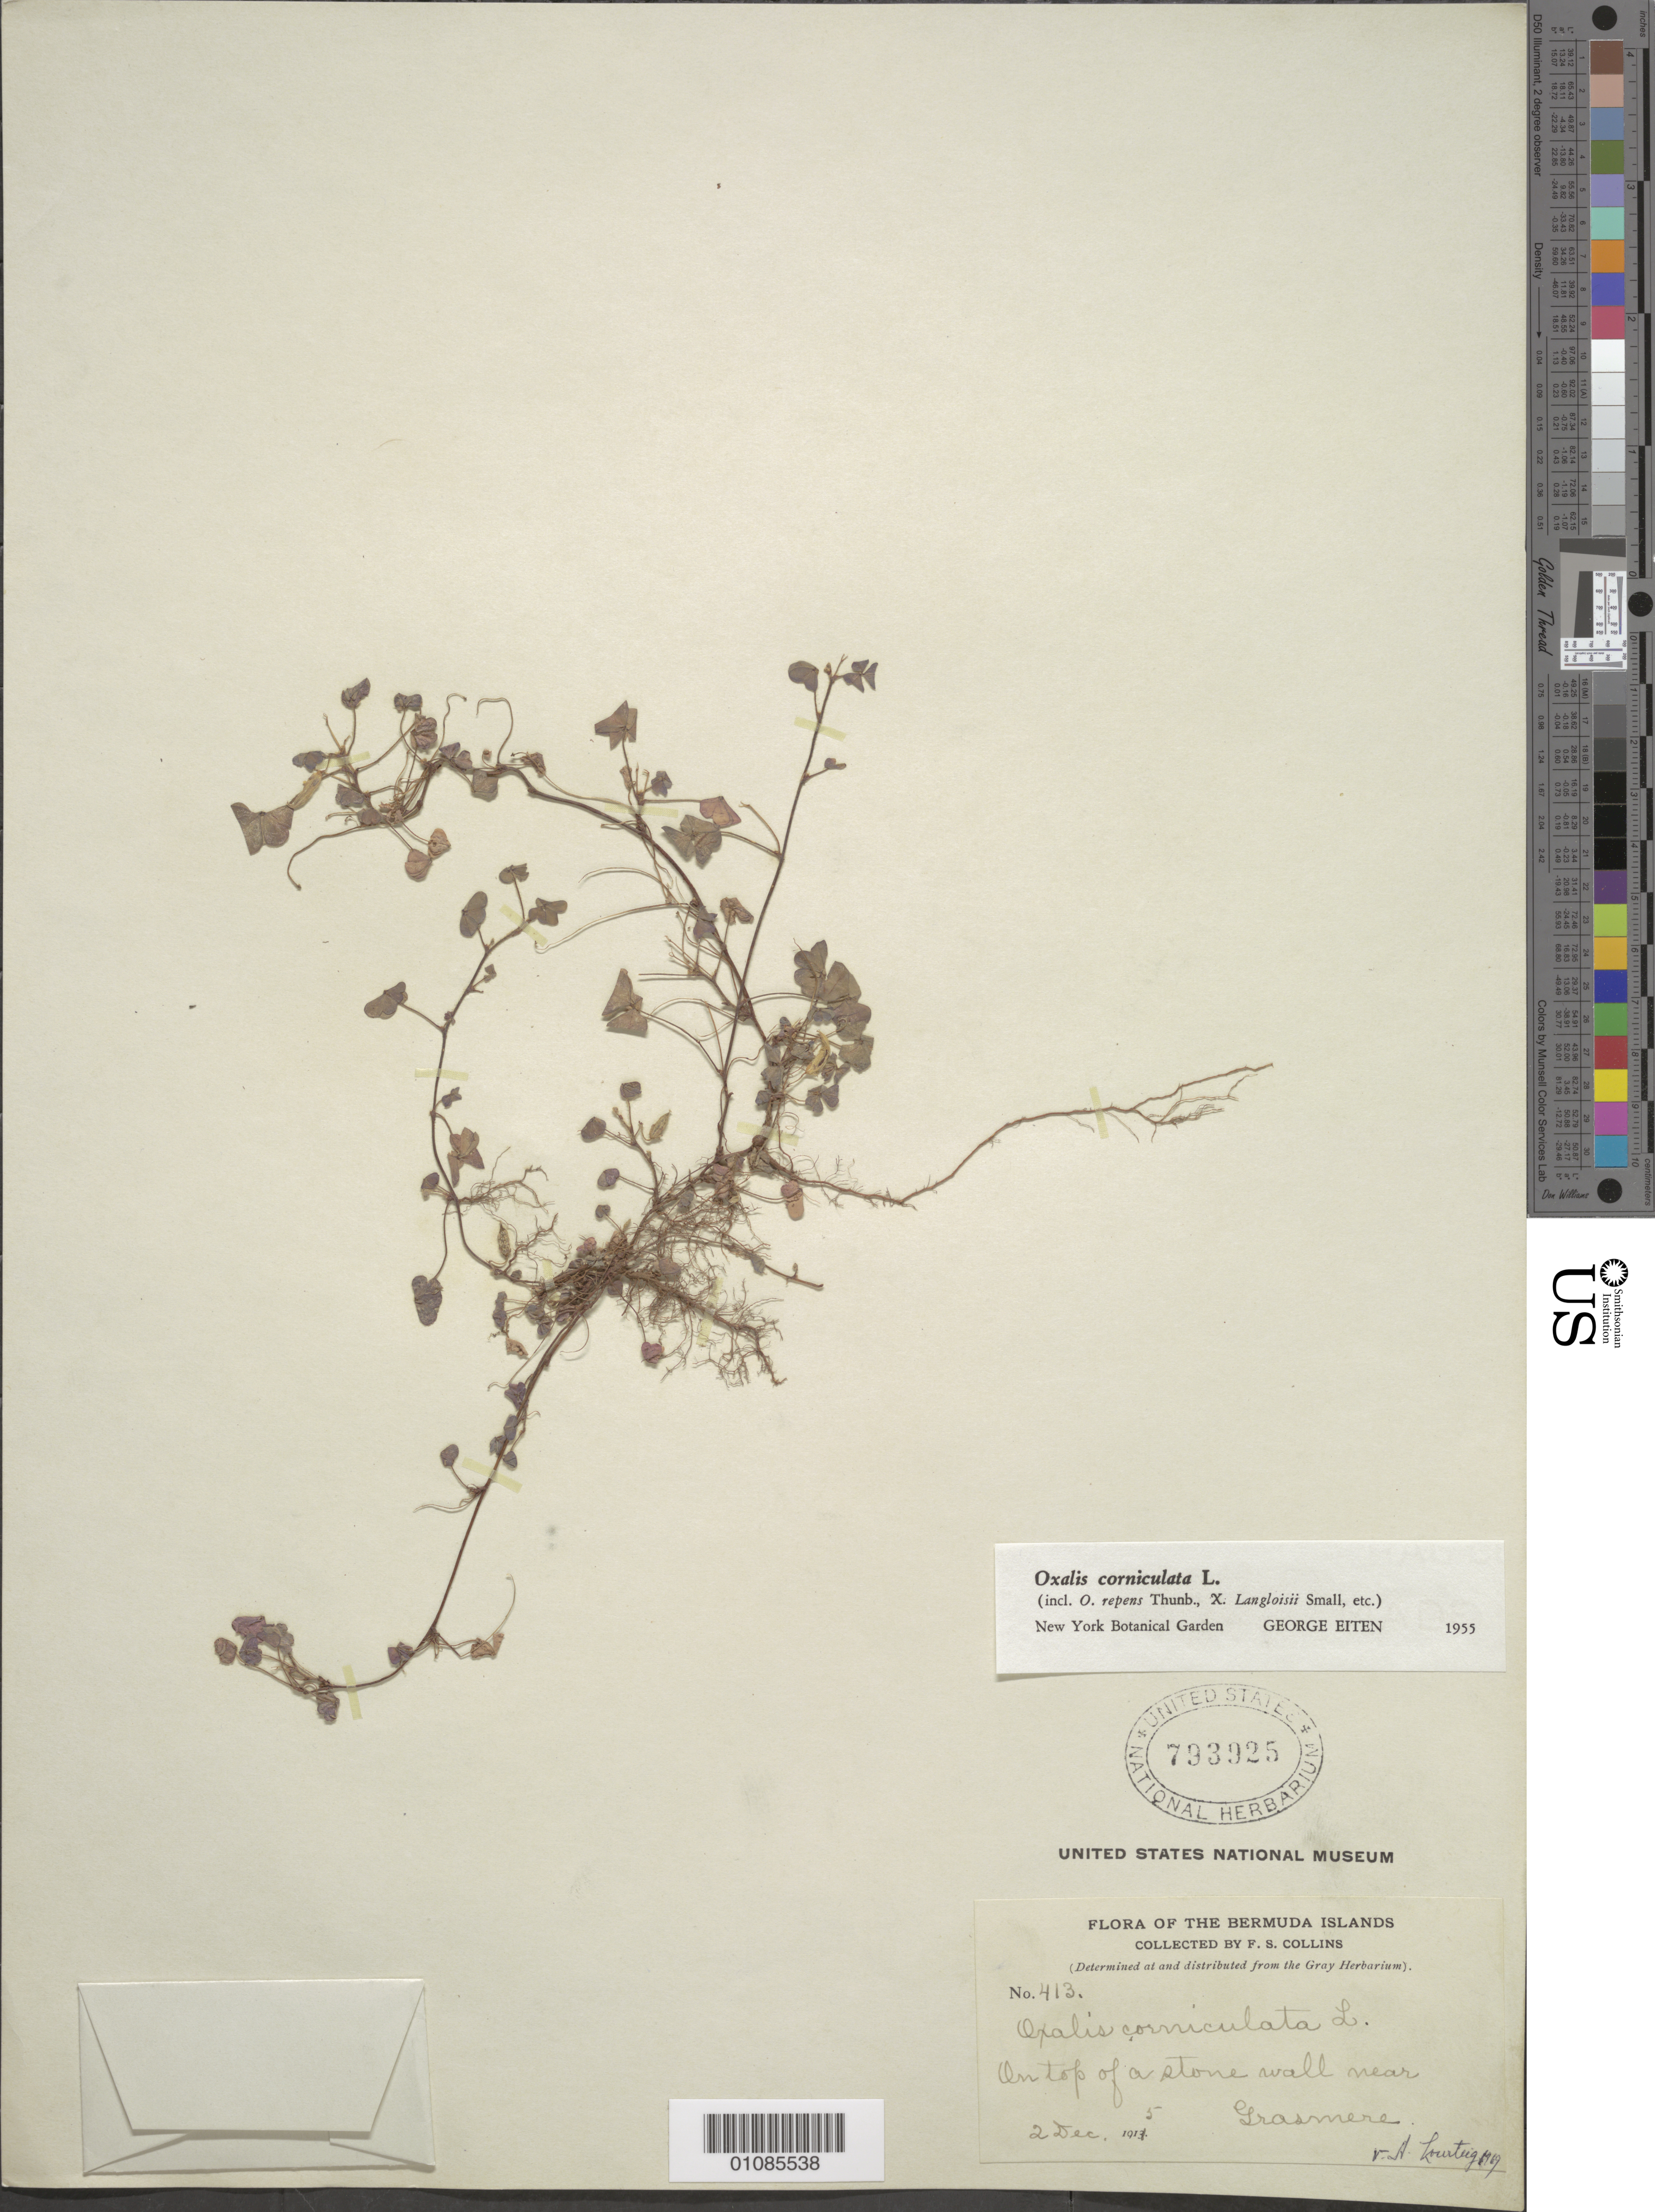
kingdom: Plantae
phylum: Tracheophyta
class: Magnoliopsida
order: Oxalidales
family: Oxalidaceae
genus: Oxalis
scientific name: Oxalis corniculata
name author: L.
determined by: Lourteig, A.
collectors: F. Collins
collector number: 413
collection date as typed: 02 Dec 1911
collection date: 1911-12-02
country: Bermuda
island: Bermuda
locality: on top of or stone wall near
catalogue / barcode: US 793925